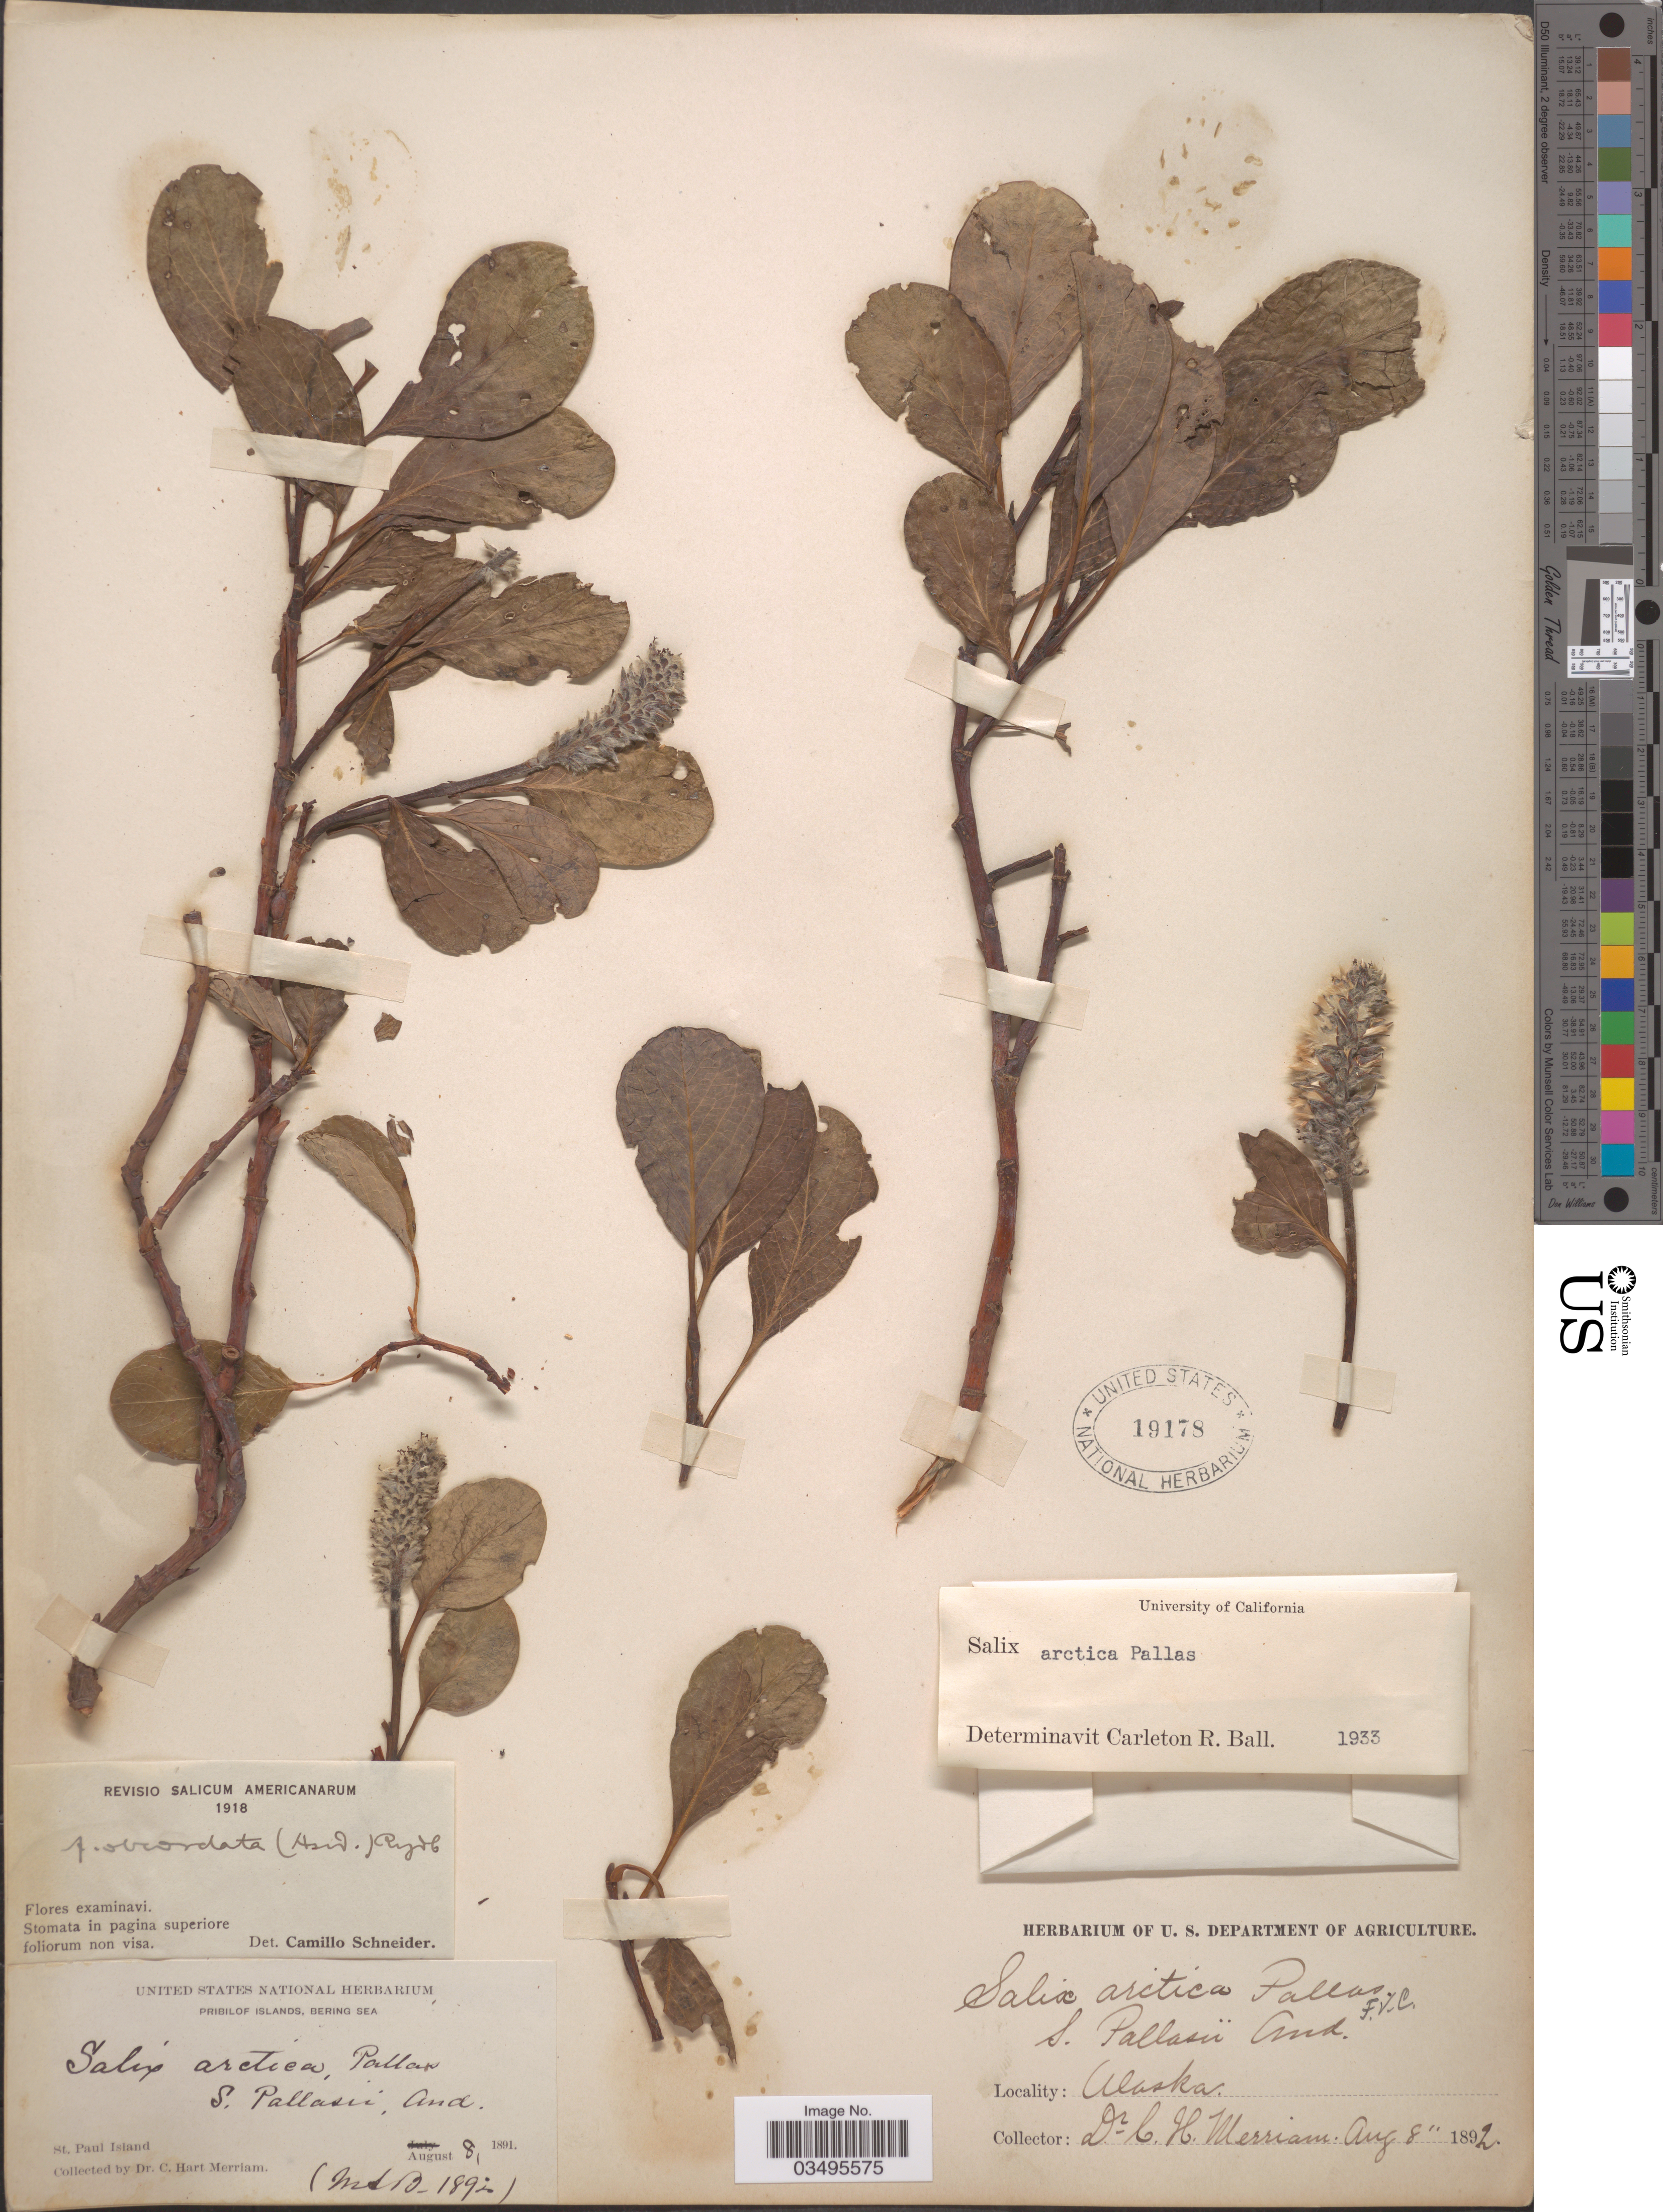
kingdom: Plantae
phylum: Tracheophyta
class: Magnoliopsida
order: Malpighiales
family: Salicaceae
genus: Salix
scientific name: Salix arctica var. obcordata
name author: (Andersson) Rydb.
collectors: C. Merriam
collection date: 1891-08-08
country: United States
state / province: Alaska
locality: Pribilof Islands, Bering Sea. St. Paul Island.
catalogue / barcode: US 19178